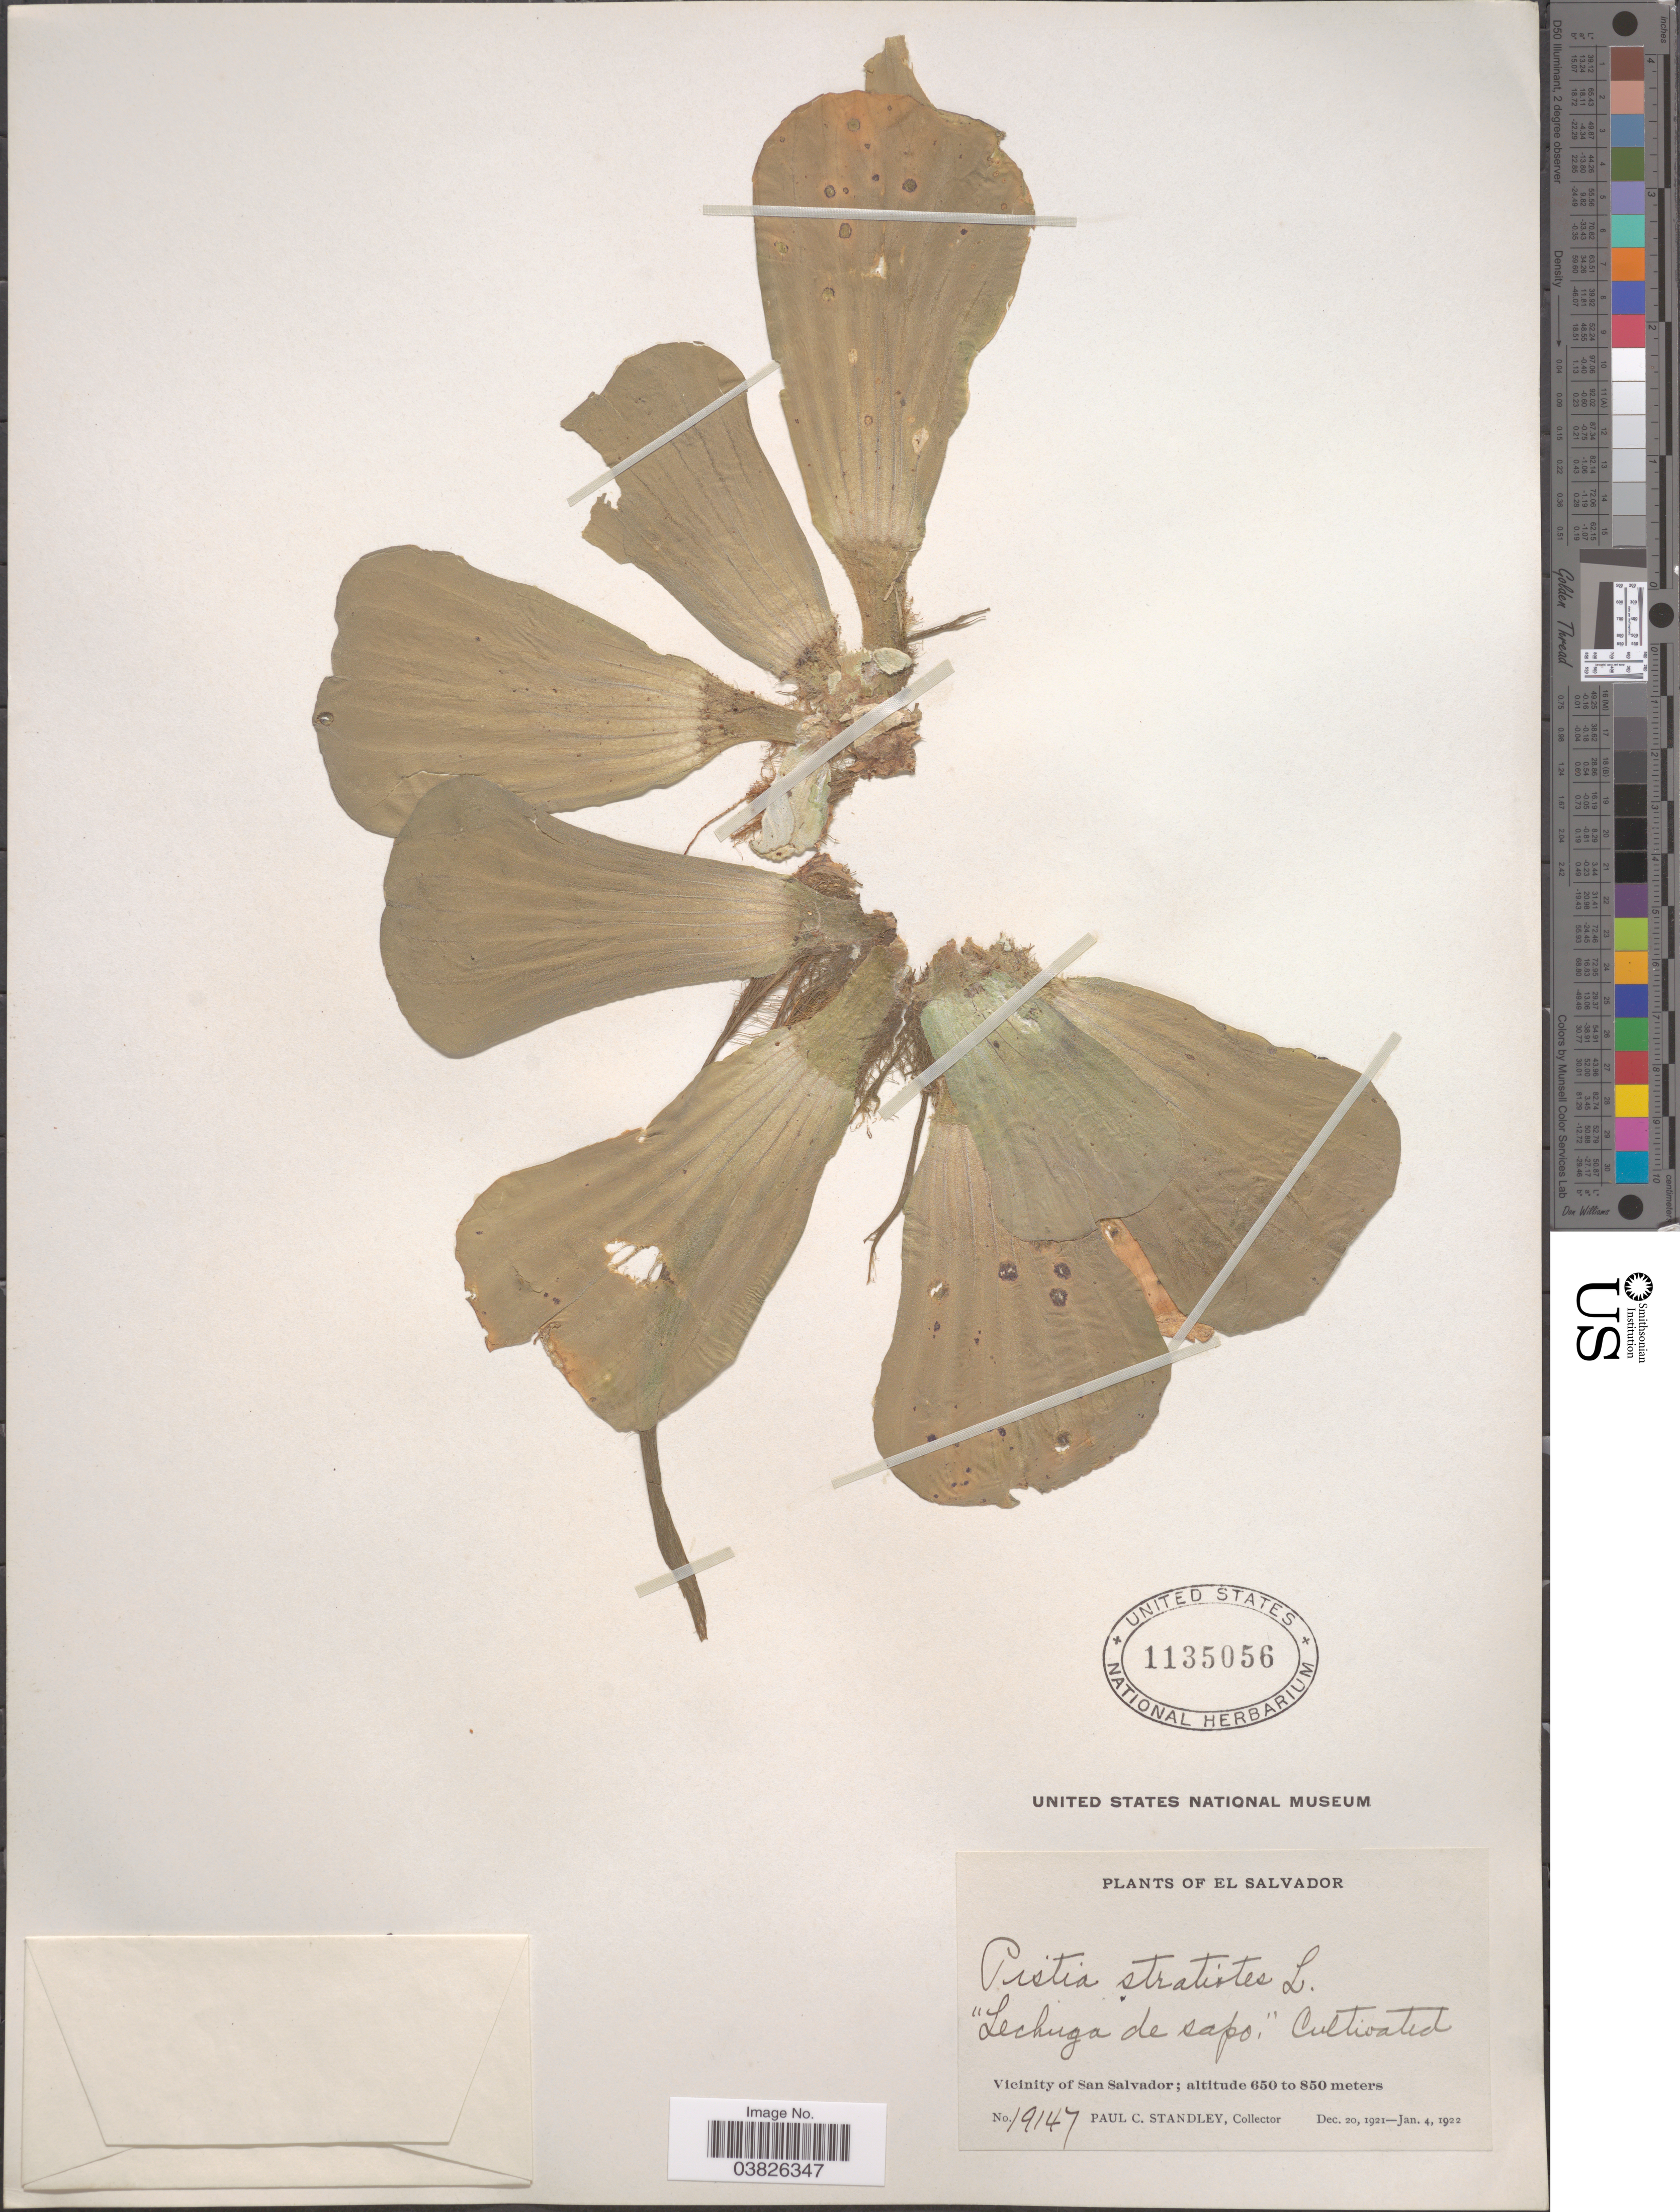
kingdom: Plantae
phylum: Tracheophyta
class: Liliopsida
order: Alismatales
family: Araceae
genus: Pistia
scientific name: Pistia stratiotes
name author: L.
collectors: P. C. Standley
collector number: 19147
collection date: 1921-12-20/1922-01-04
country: El Salvador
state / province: San Salvador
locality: Vicinity of San Salvador.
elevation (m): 650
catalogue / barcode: US 1135056